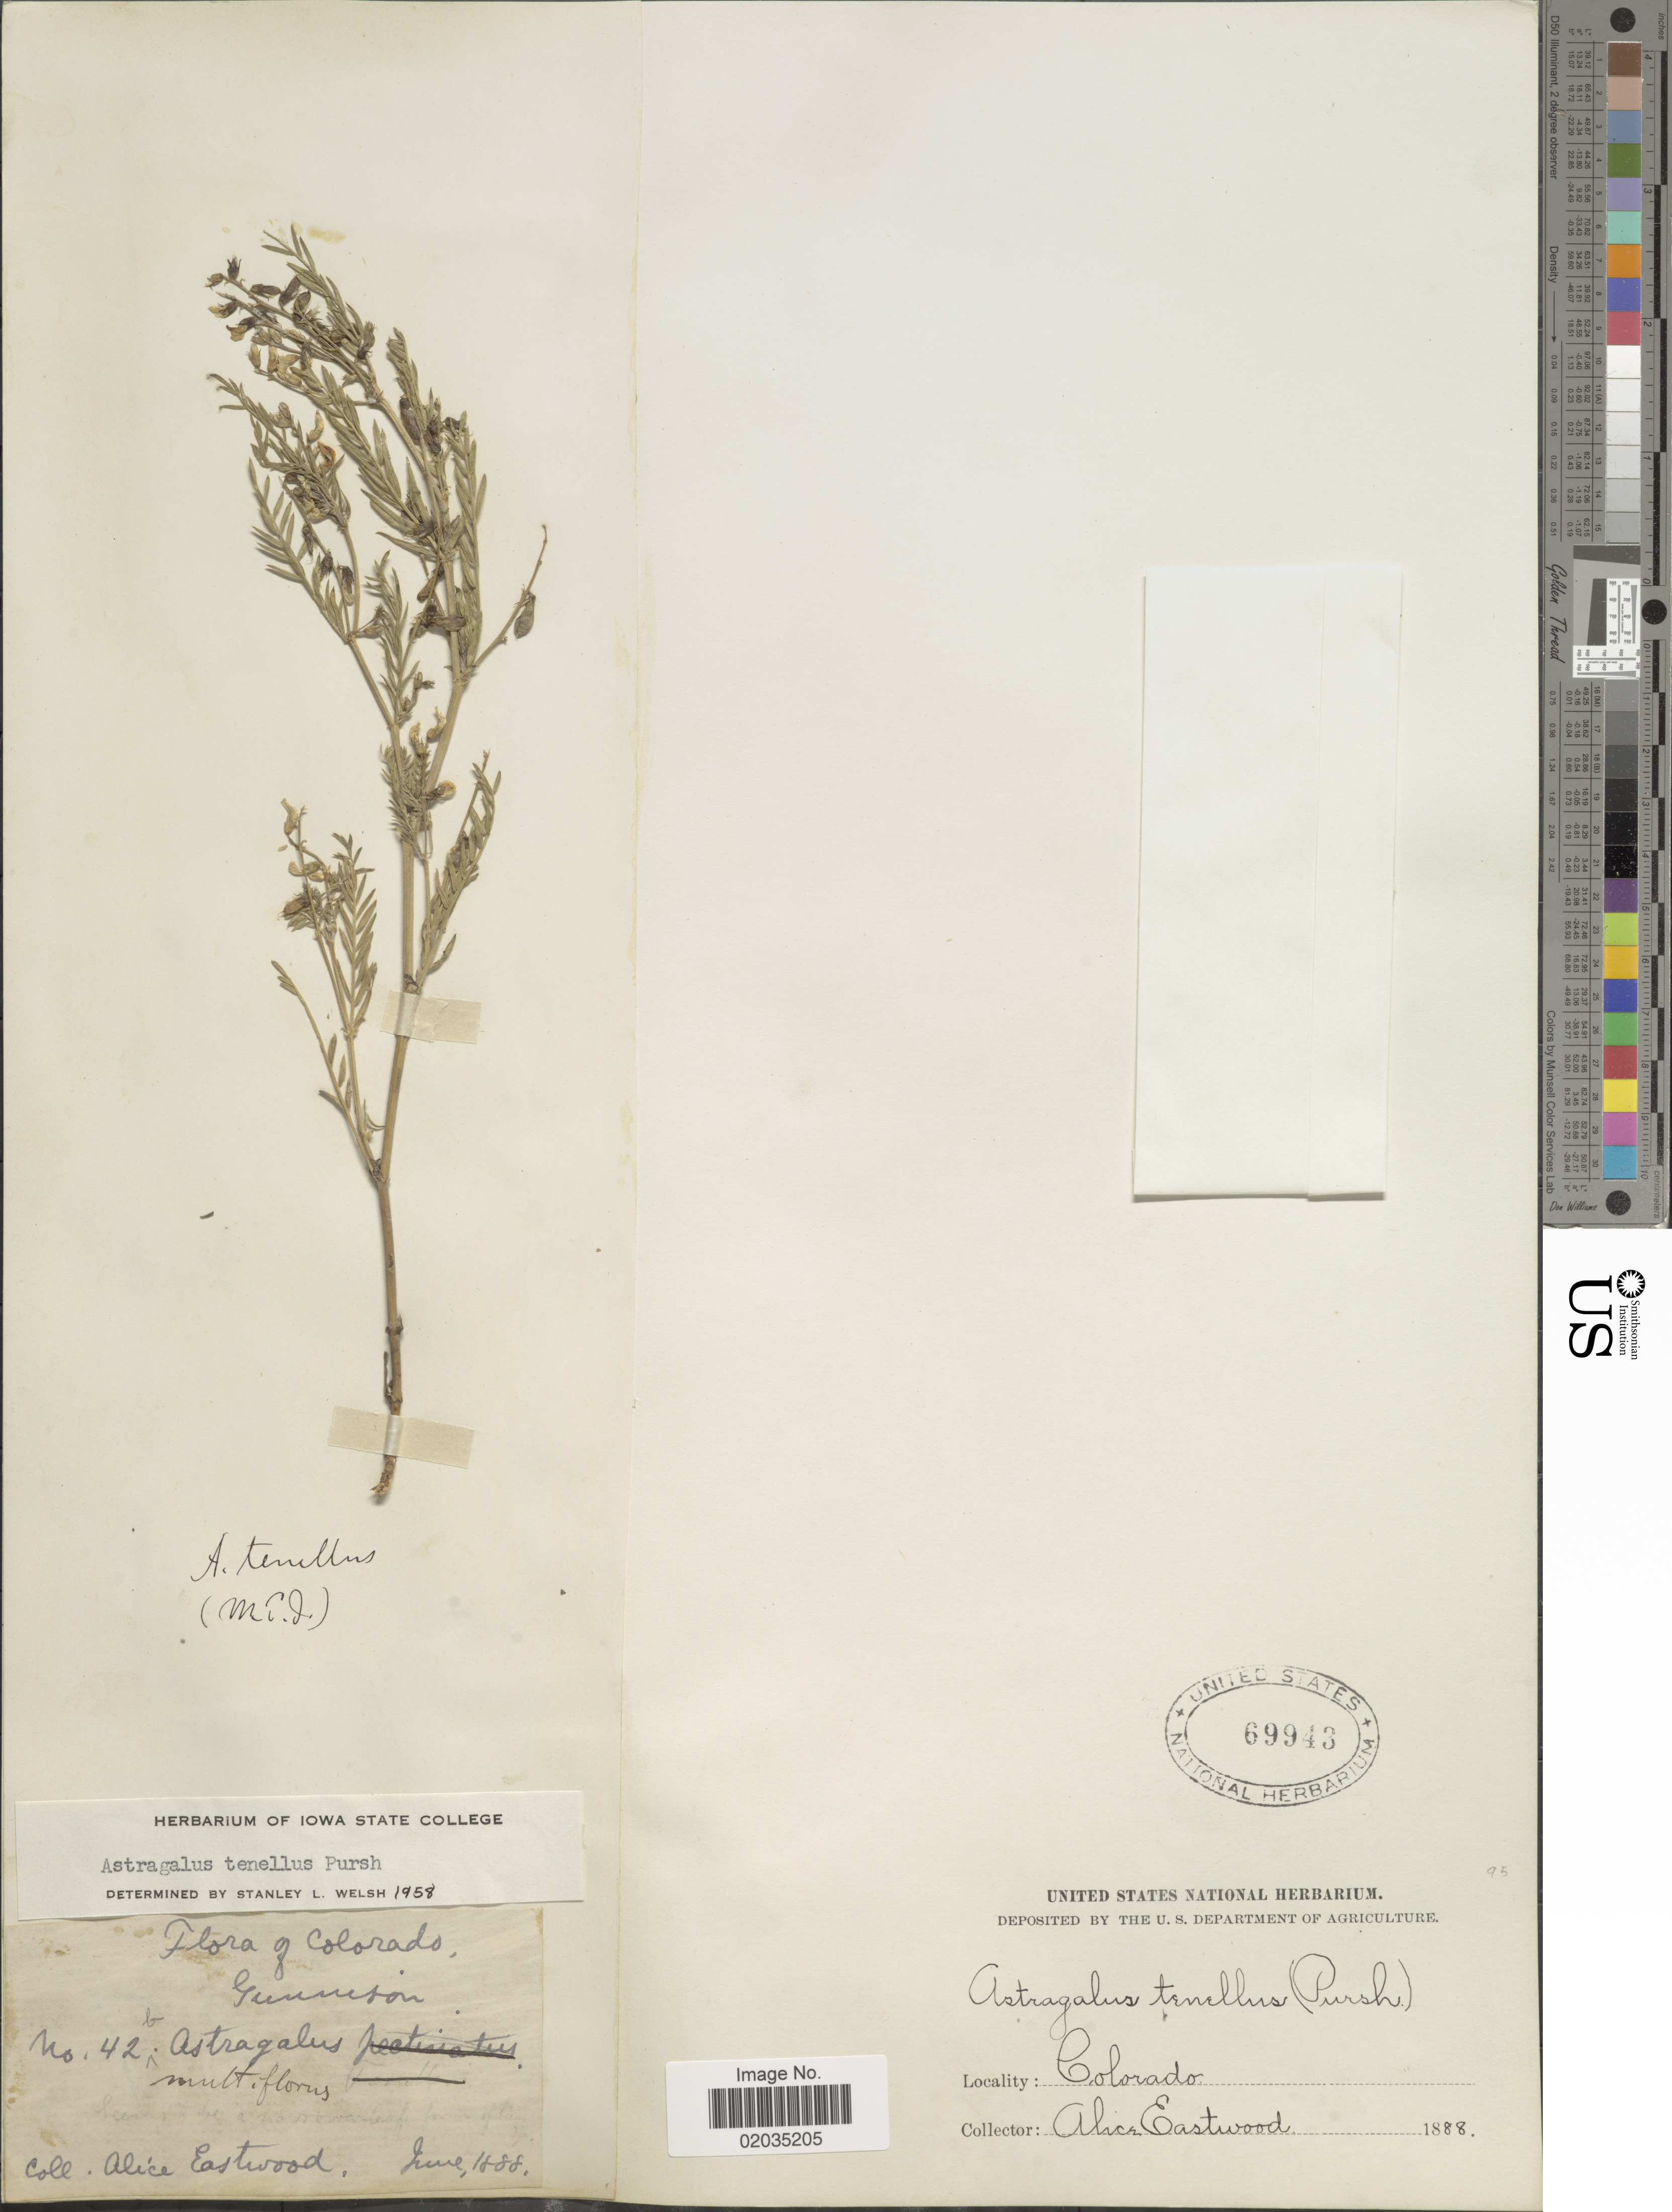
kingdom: Plantae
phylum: Tracheophyta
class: Magnoliopsida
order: Fabales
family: Fabaceae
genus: Astragalus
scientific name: Astragalus tenellus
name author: Pursh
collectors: A. Eastwood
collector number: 42b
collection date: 1888-06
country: United States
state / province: Colorado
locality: Gunnison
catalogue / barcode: US 69943